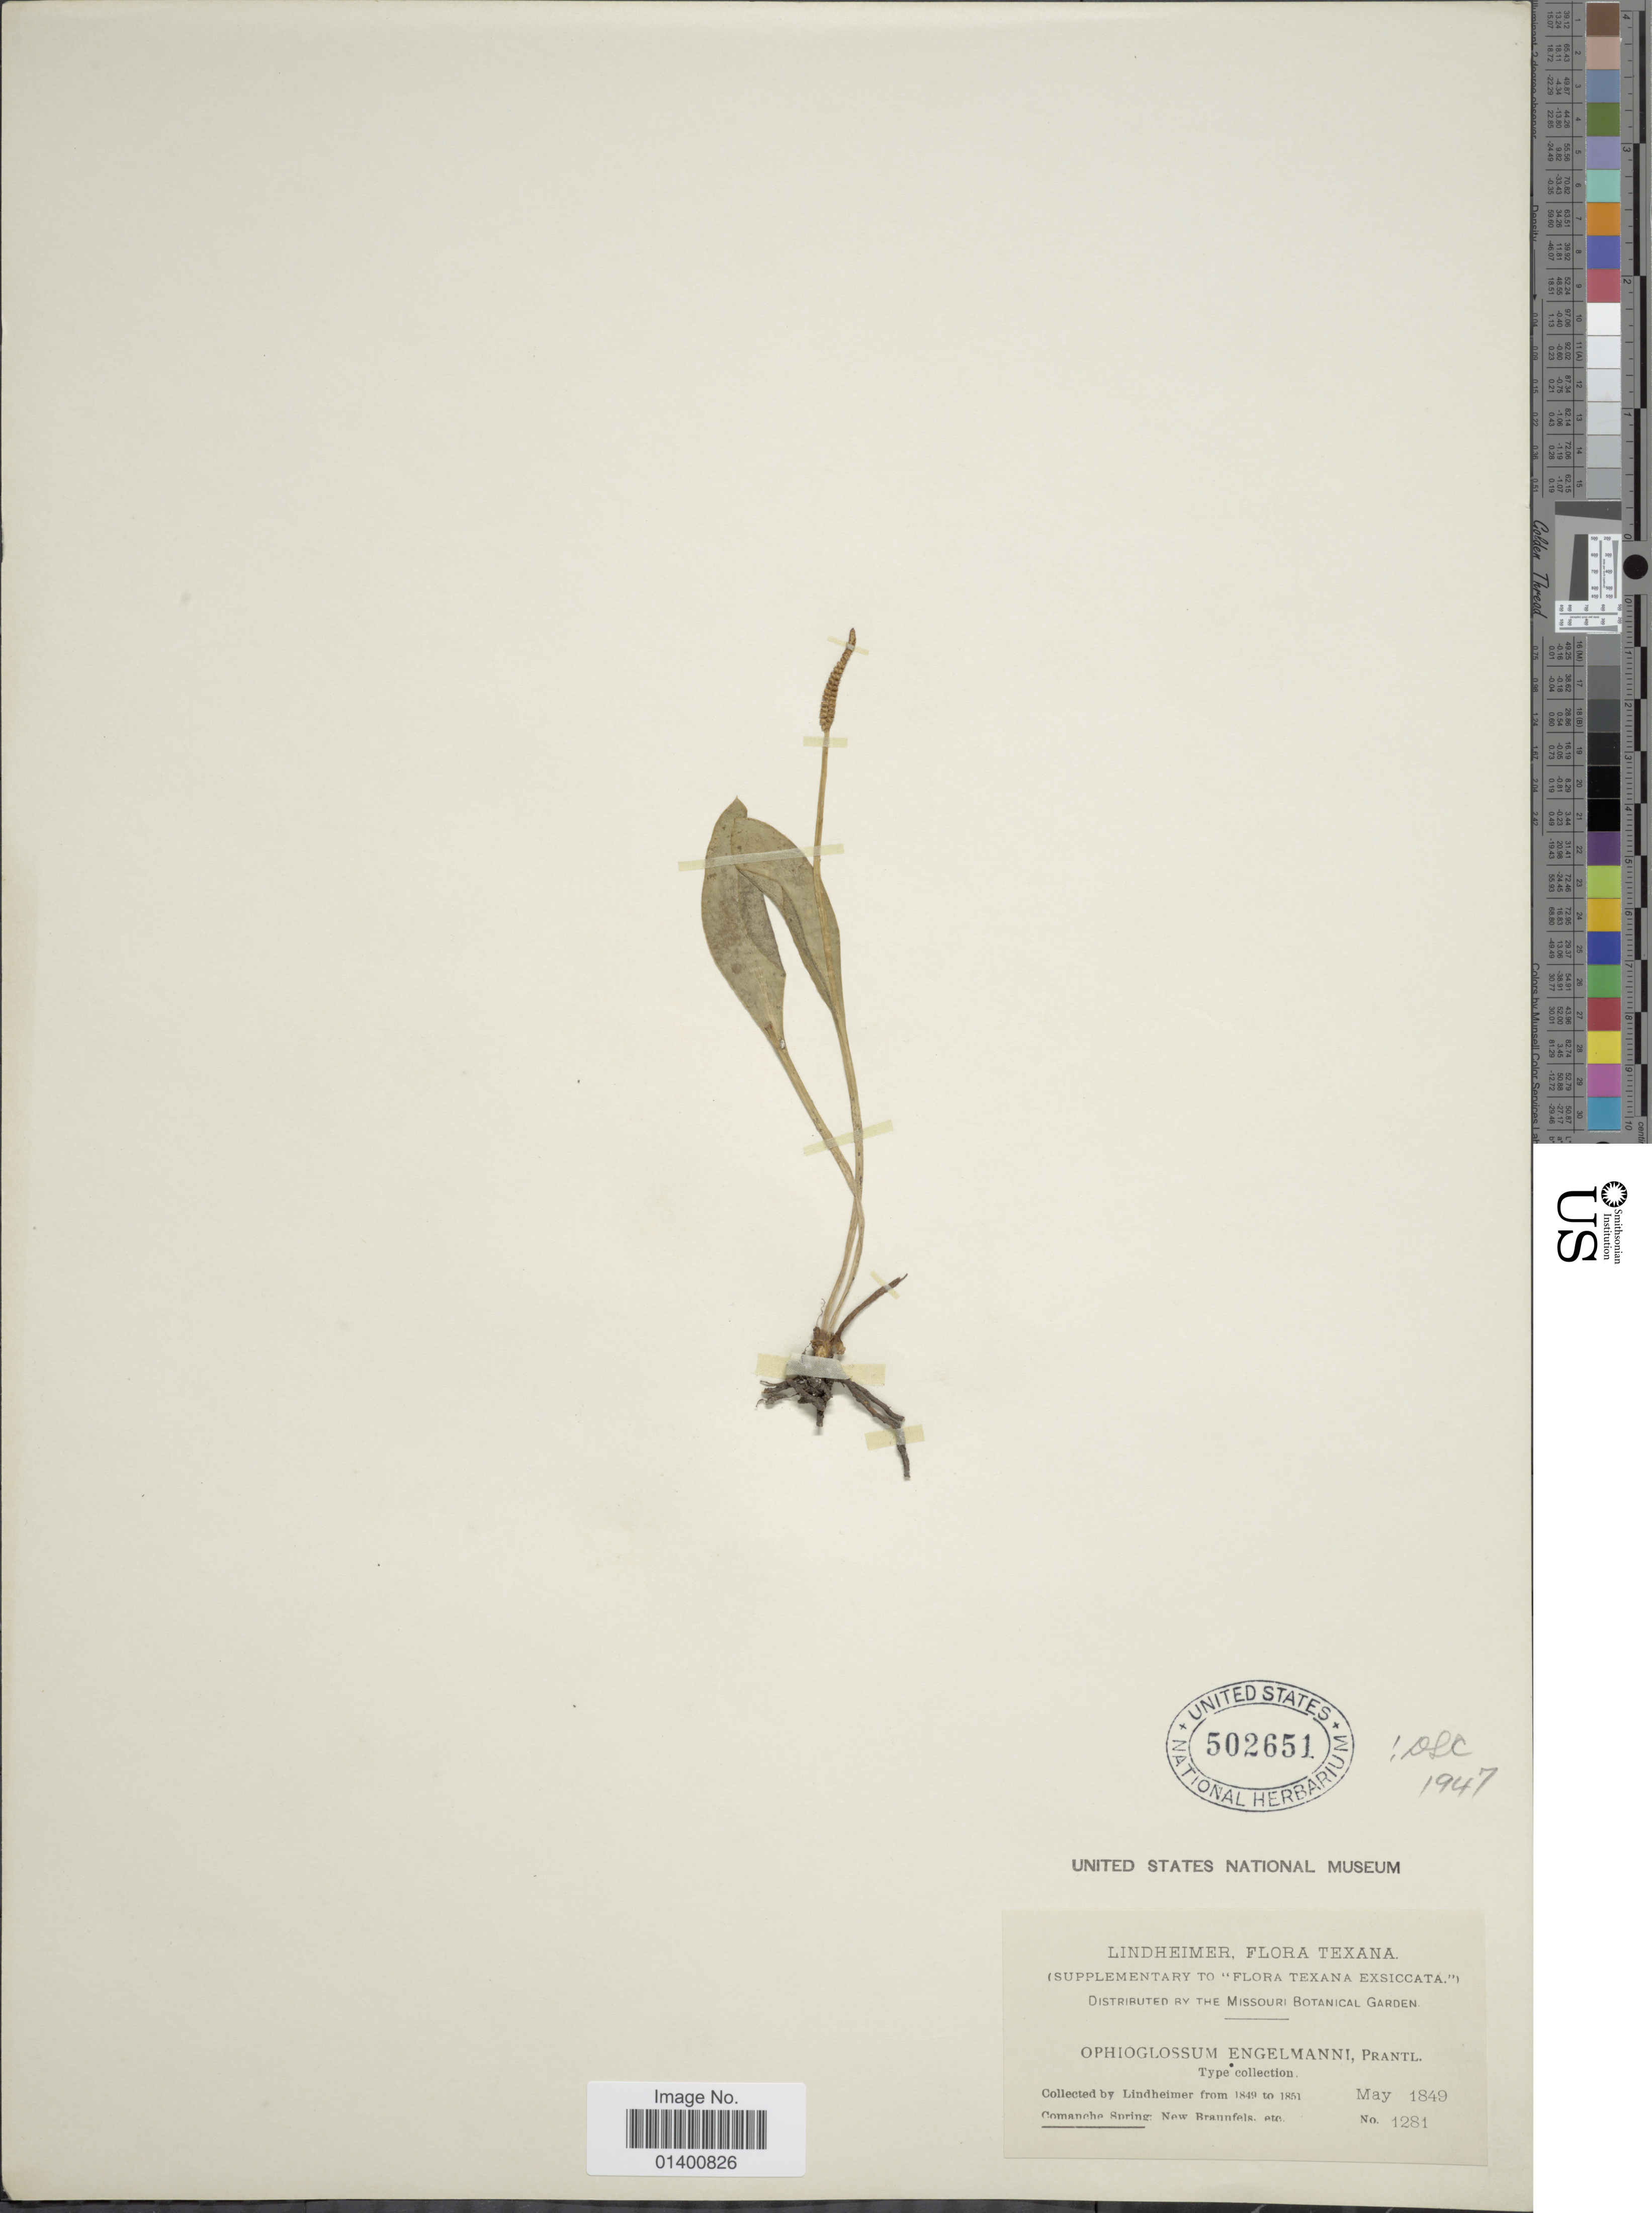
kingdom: Plantae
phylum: Tracheophyta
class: Polypodiopsida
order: Ophioglossales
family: Ophioglossaceae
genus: Ophioglossum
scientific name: Ophioglossum engelmannii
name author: Prantl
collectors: -. Lindheimer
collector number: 1281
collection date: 1849-05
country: United States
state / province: Texas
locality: Gomanche Spring: New Braunfels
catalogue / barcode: US 502651